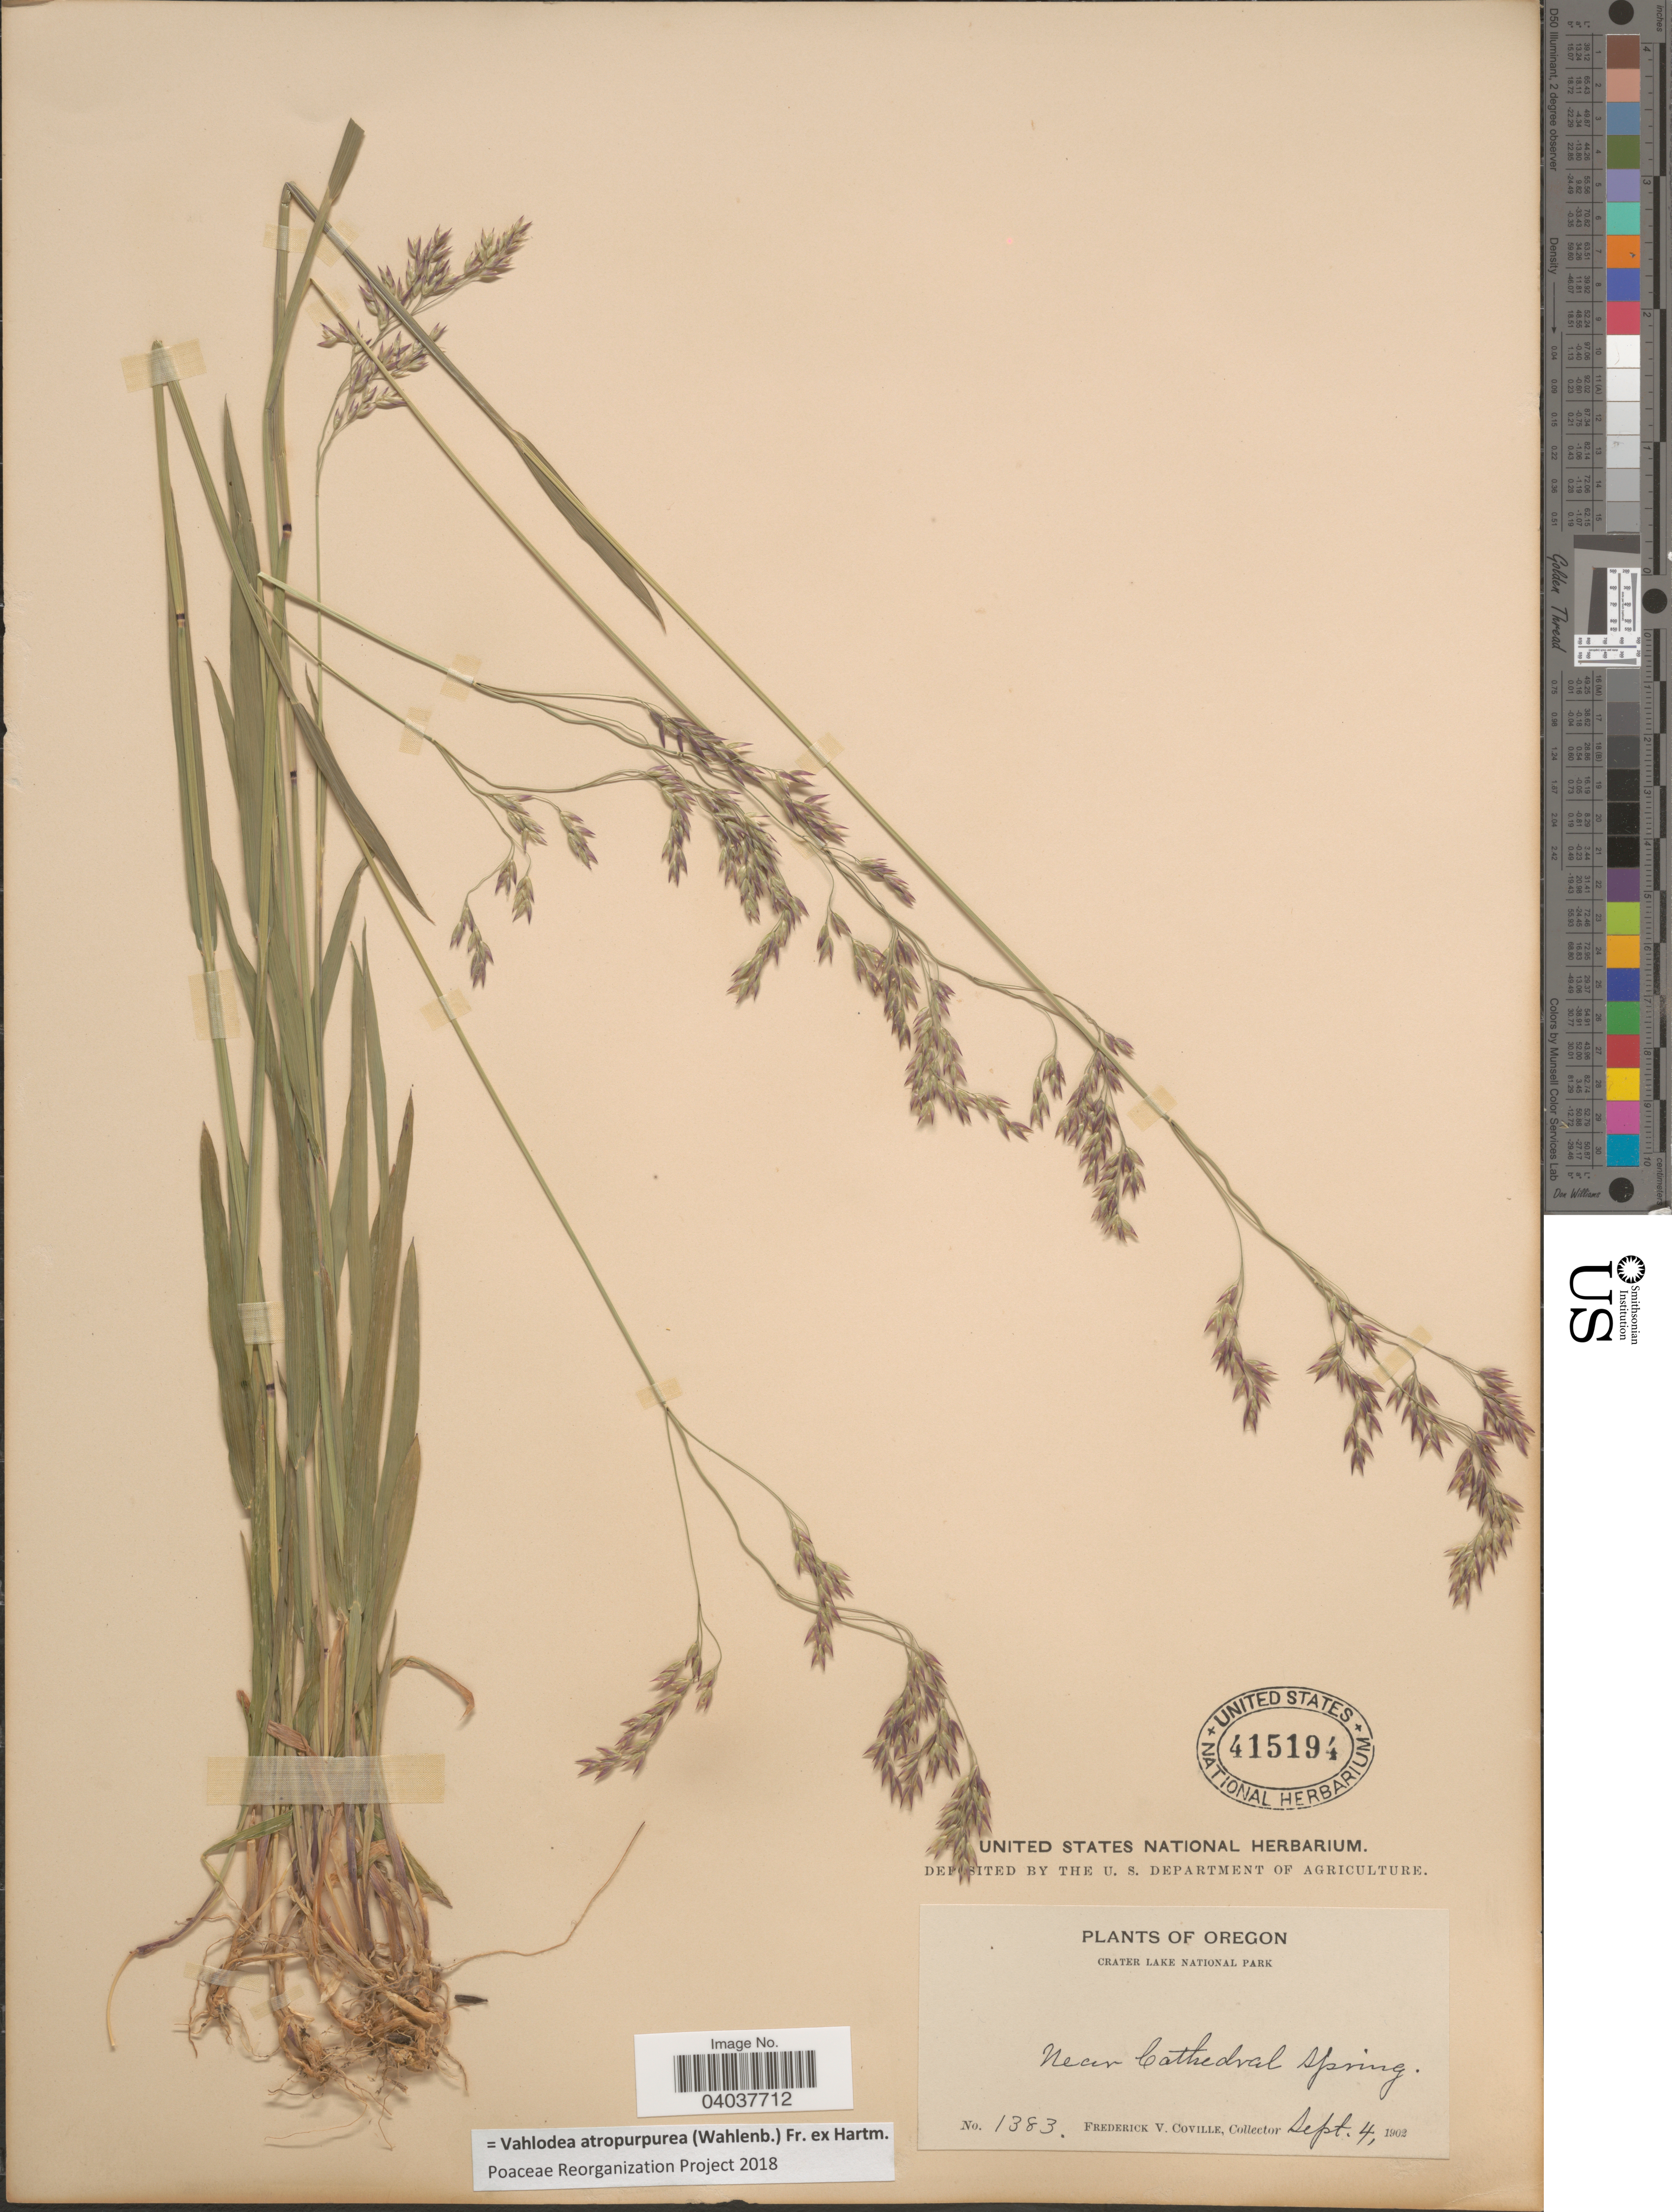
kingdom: Plantae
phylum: Tracheophyta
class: Liliopsida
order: Poales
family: Poaceae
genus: Vahlodea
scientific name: Vahlodea atropurpurea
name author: (Wahlenb.) Fr. ex Hartm.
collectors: F. V. Coville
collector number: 1383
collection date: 1902-09-04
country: United States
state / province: Oregon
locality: Crater Lake National Park. Near Cathedral Spring.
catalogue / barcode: US 415194